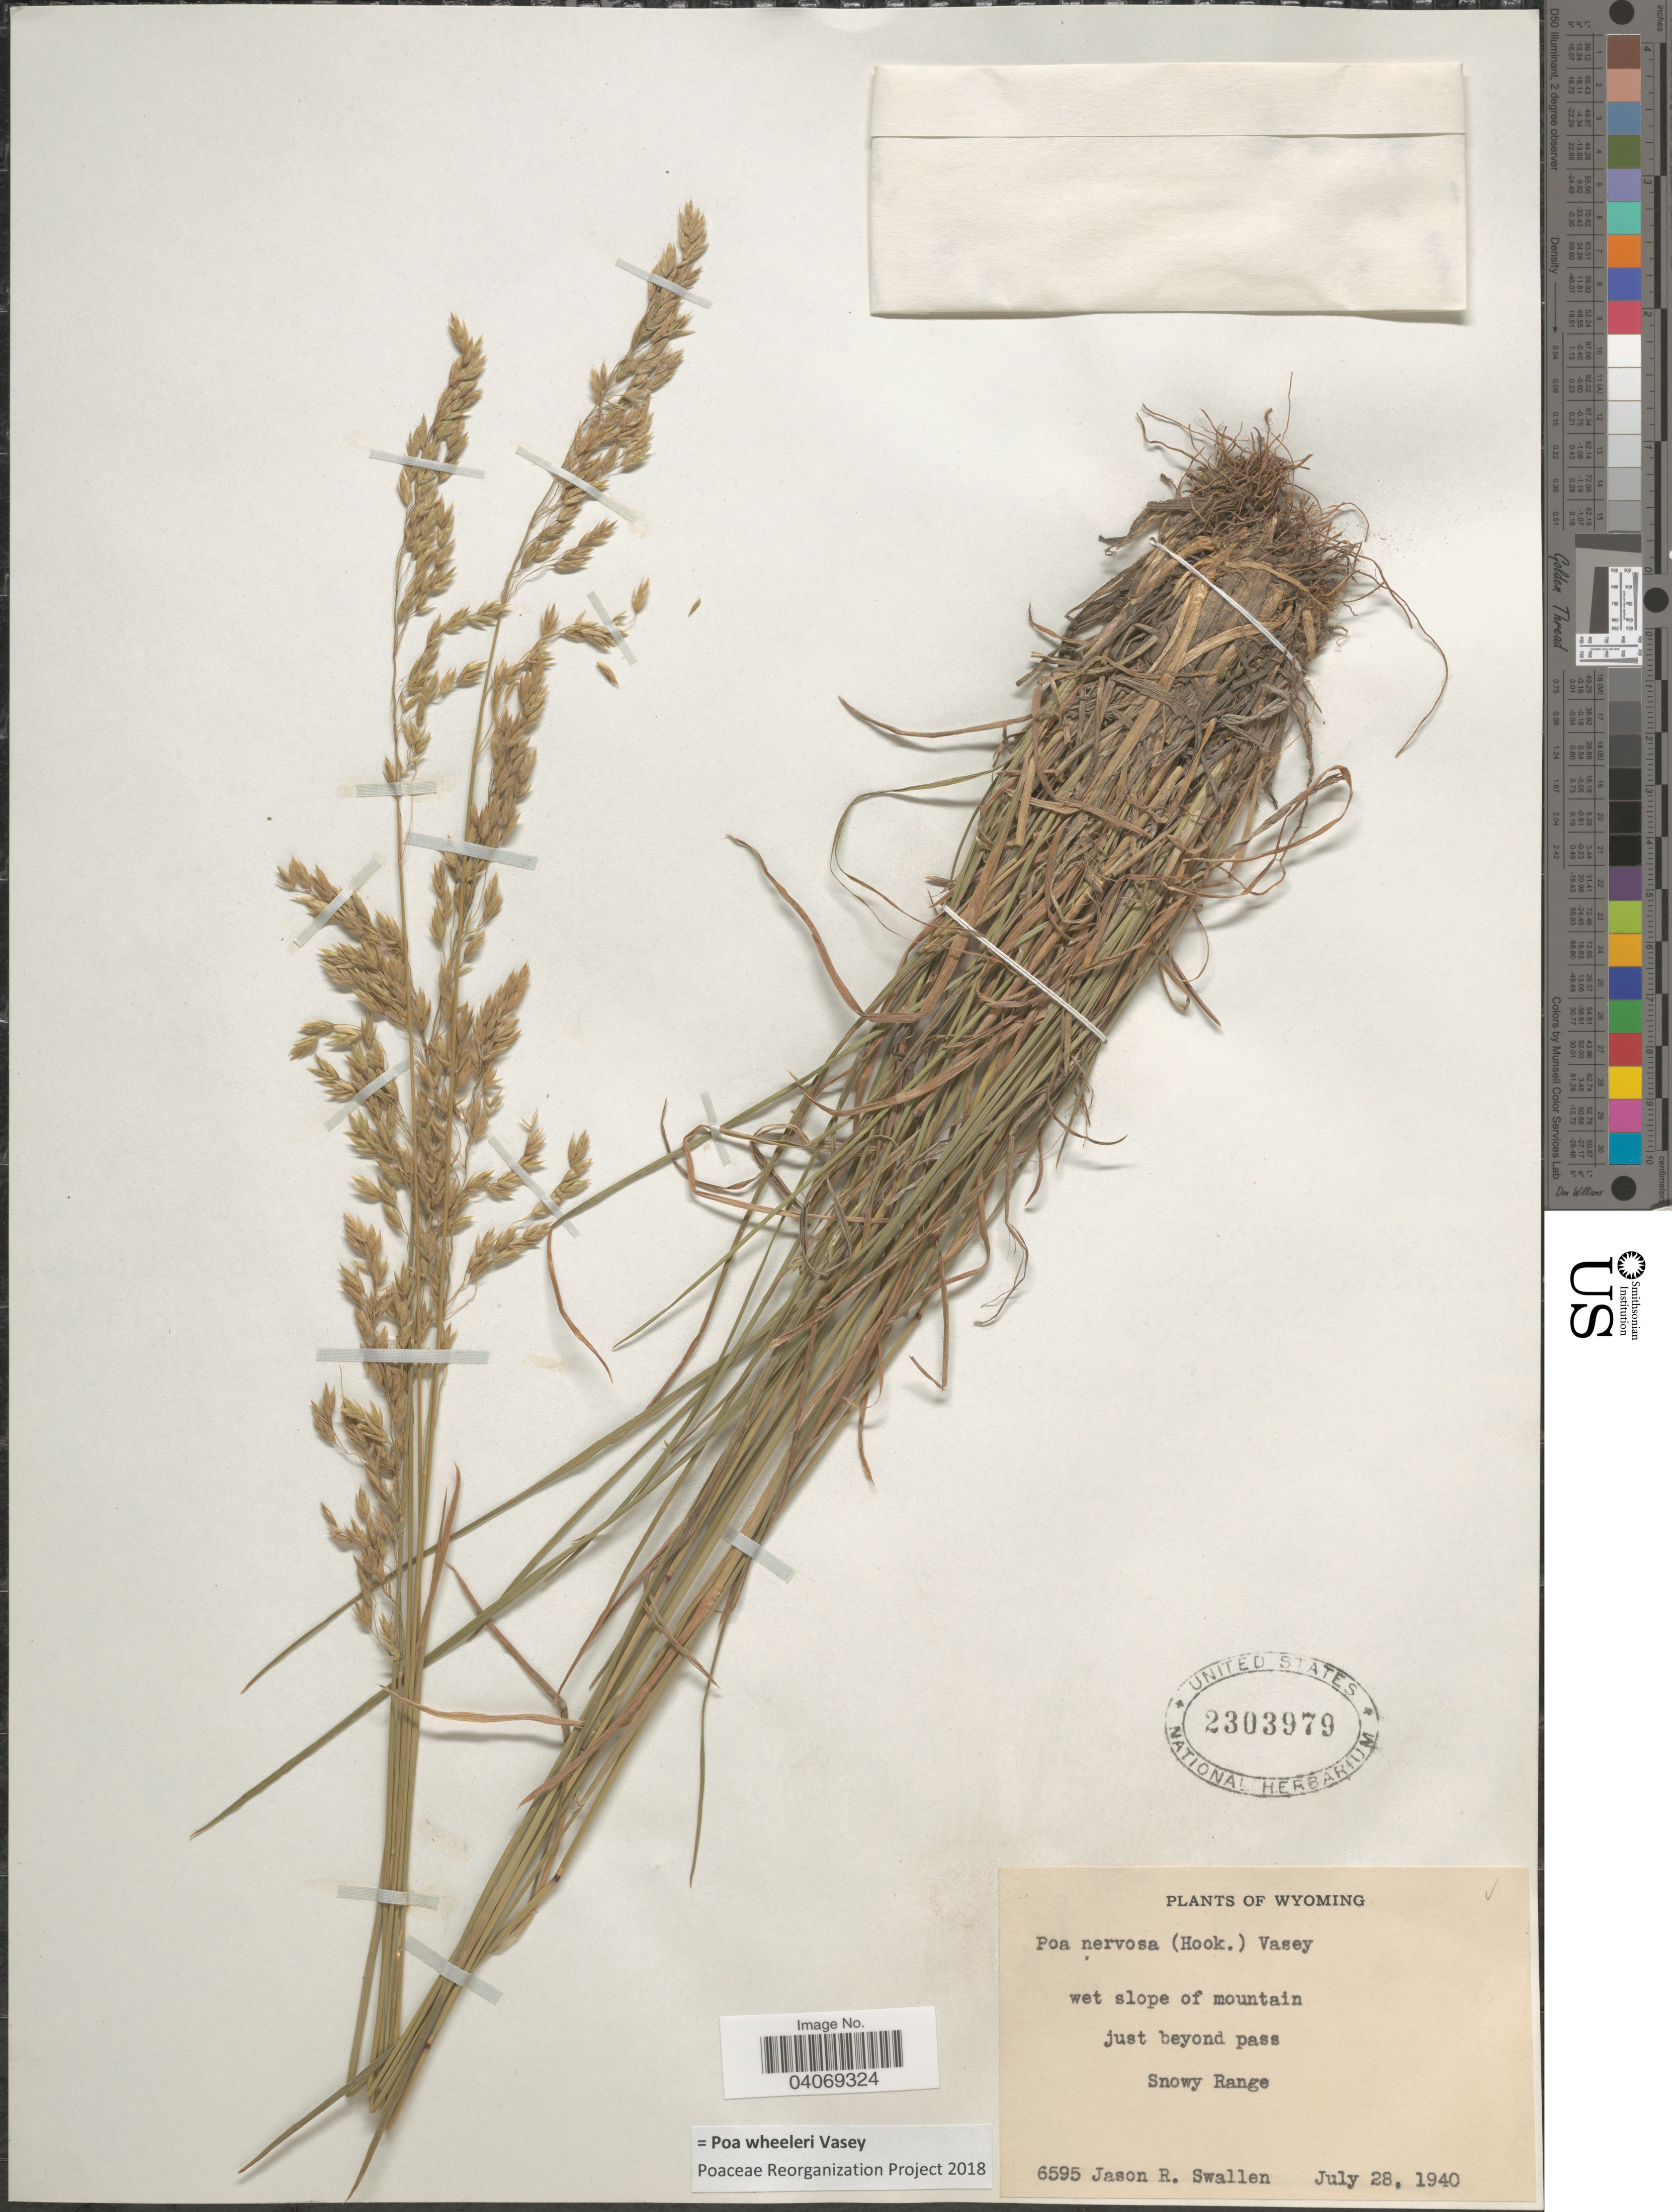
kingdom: Plantae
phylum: Tracheophyta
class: Liliopsida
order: Poales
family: Poaceae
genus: Poa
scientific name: Poa wheeleri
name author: Vasey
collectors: J. R. Swallen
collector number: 6595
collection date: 1940-07-28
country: United States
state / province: Wyoming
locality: Wet slope of mountain just beyond pass Snowy Range.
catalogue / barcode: US 2303979